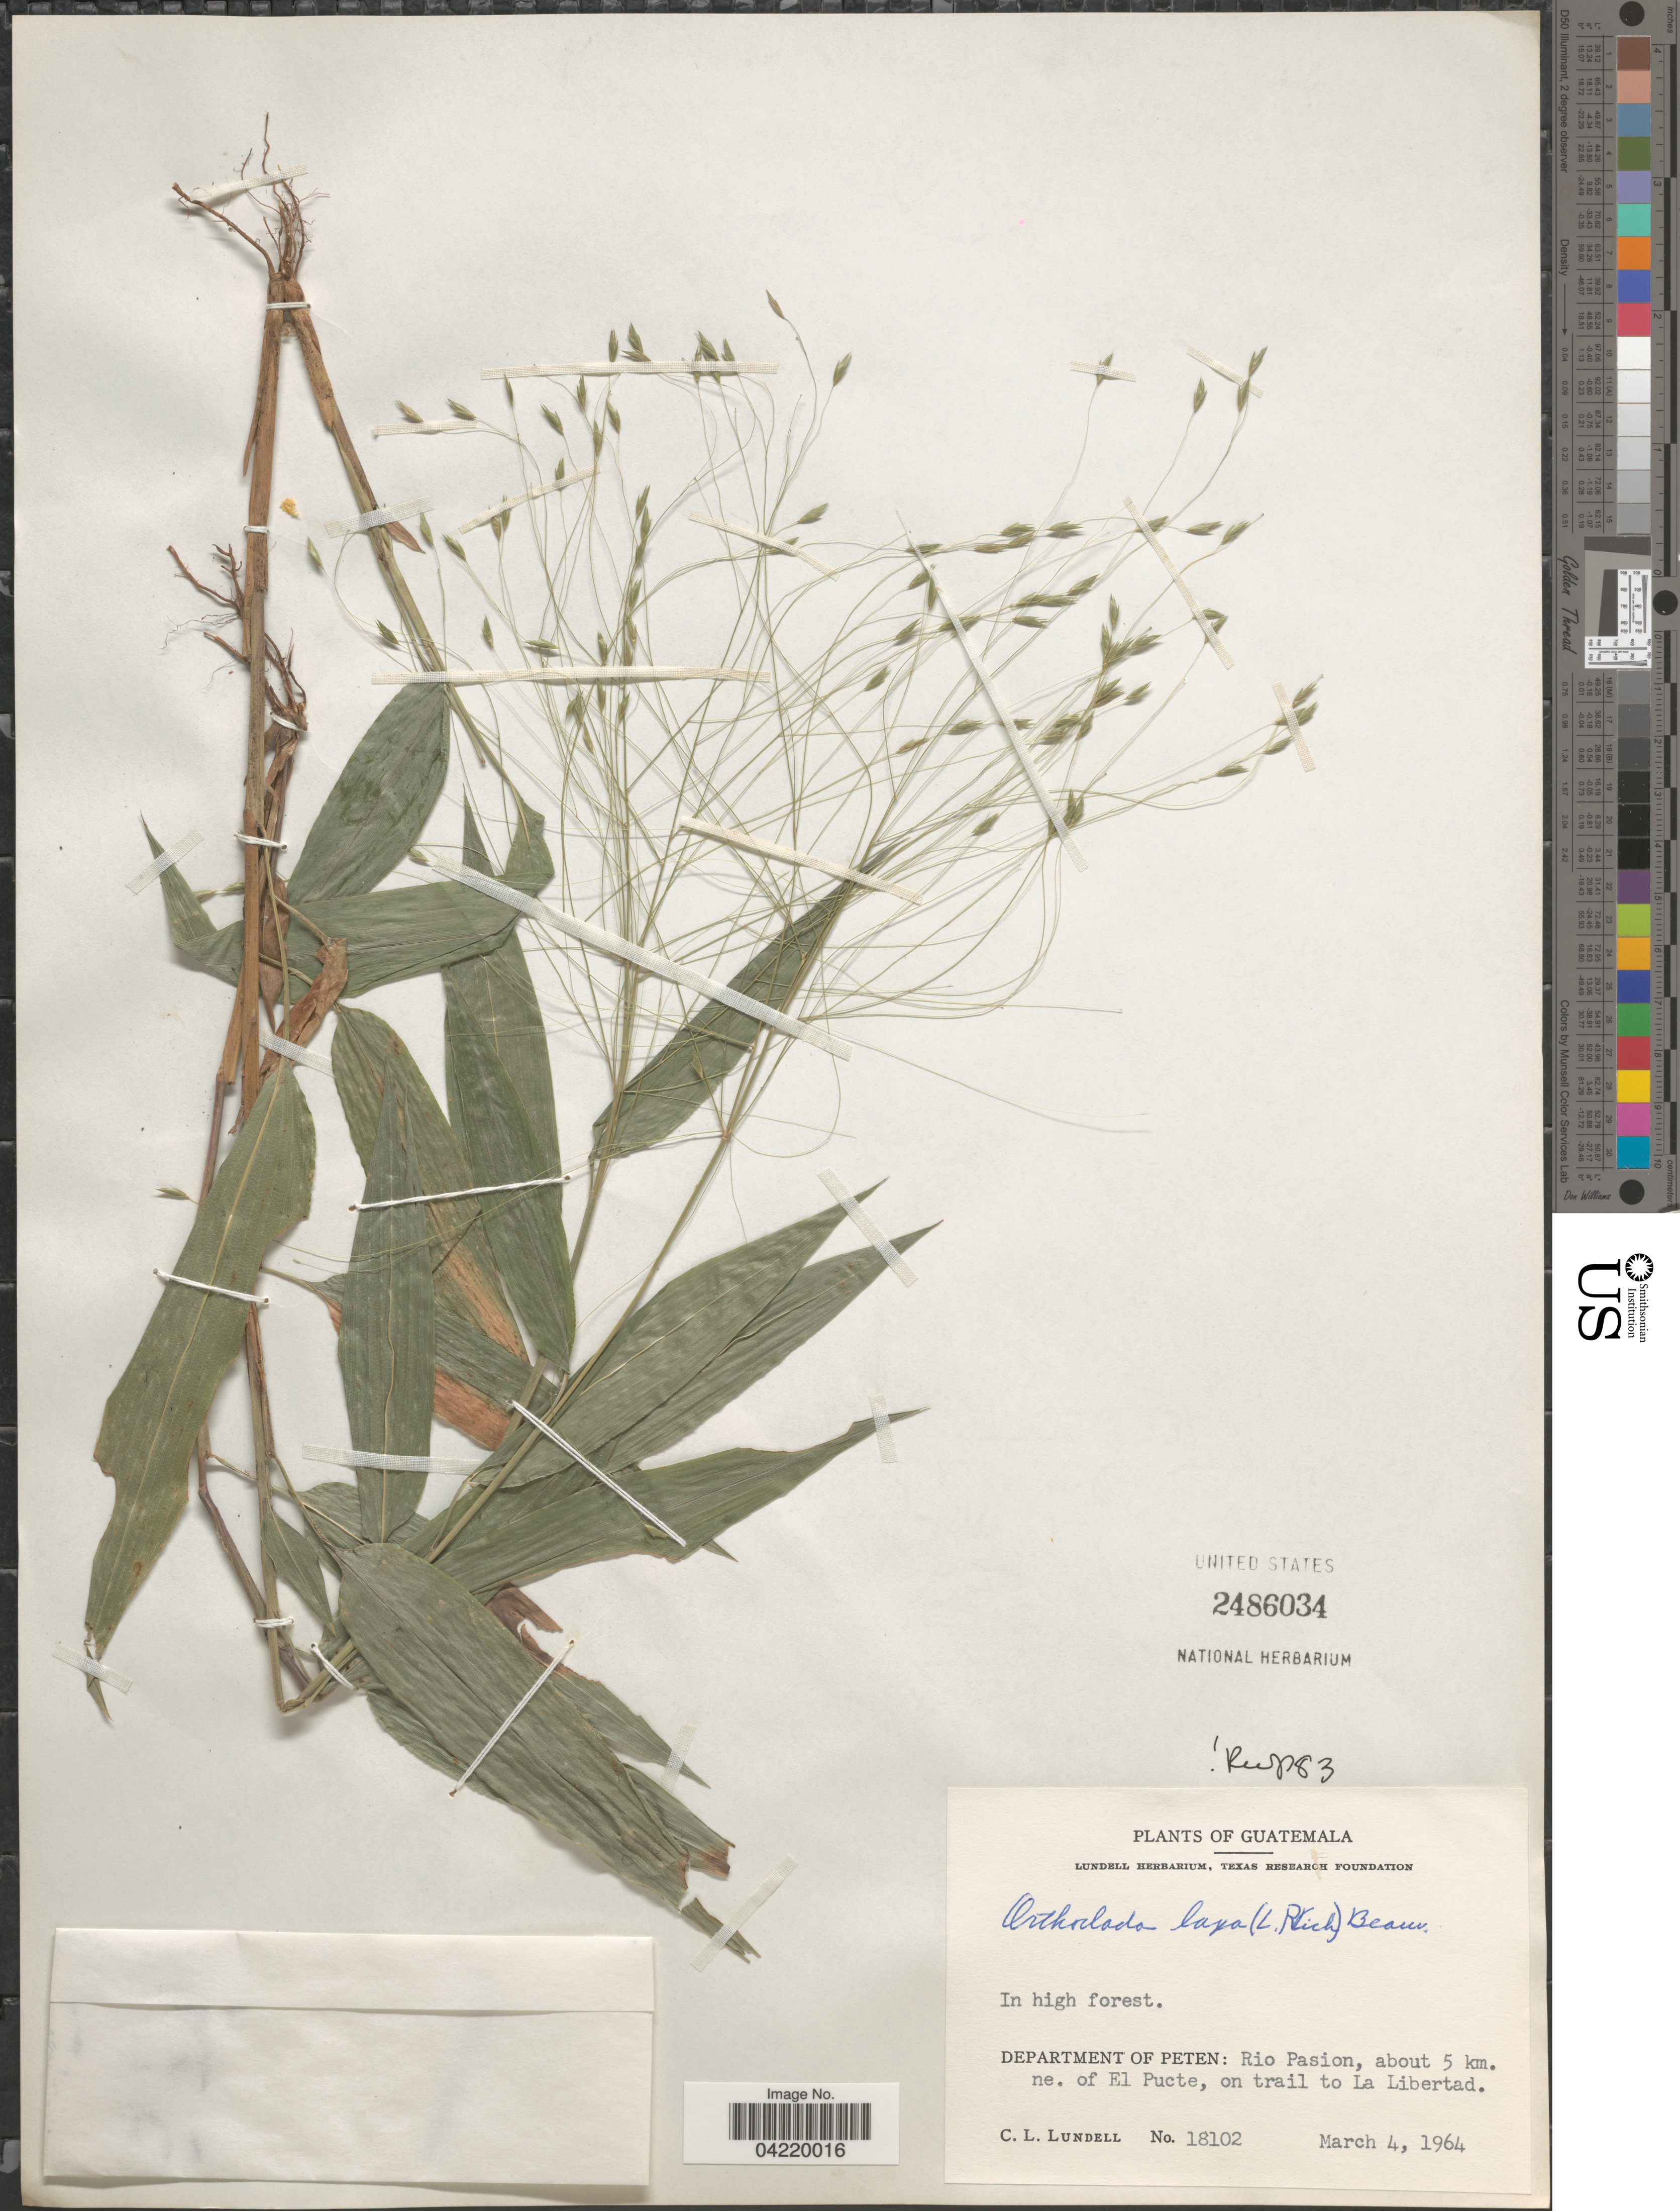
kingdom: Plantae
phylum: Tracheophyta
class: Liliopsida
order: Poales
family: Poaceae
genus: Orthoclada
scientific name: Orthoclada laxa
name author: P. Beauv.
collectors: C. L. Lundell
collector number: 18102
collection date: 1964-03-04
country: Guatemala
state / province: El Peten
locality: In high forest. Department of Peten: Rio Pasion, about 5 km. ne. of El Pucte, on trail to La Libertad.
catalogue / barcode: US 2486034